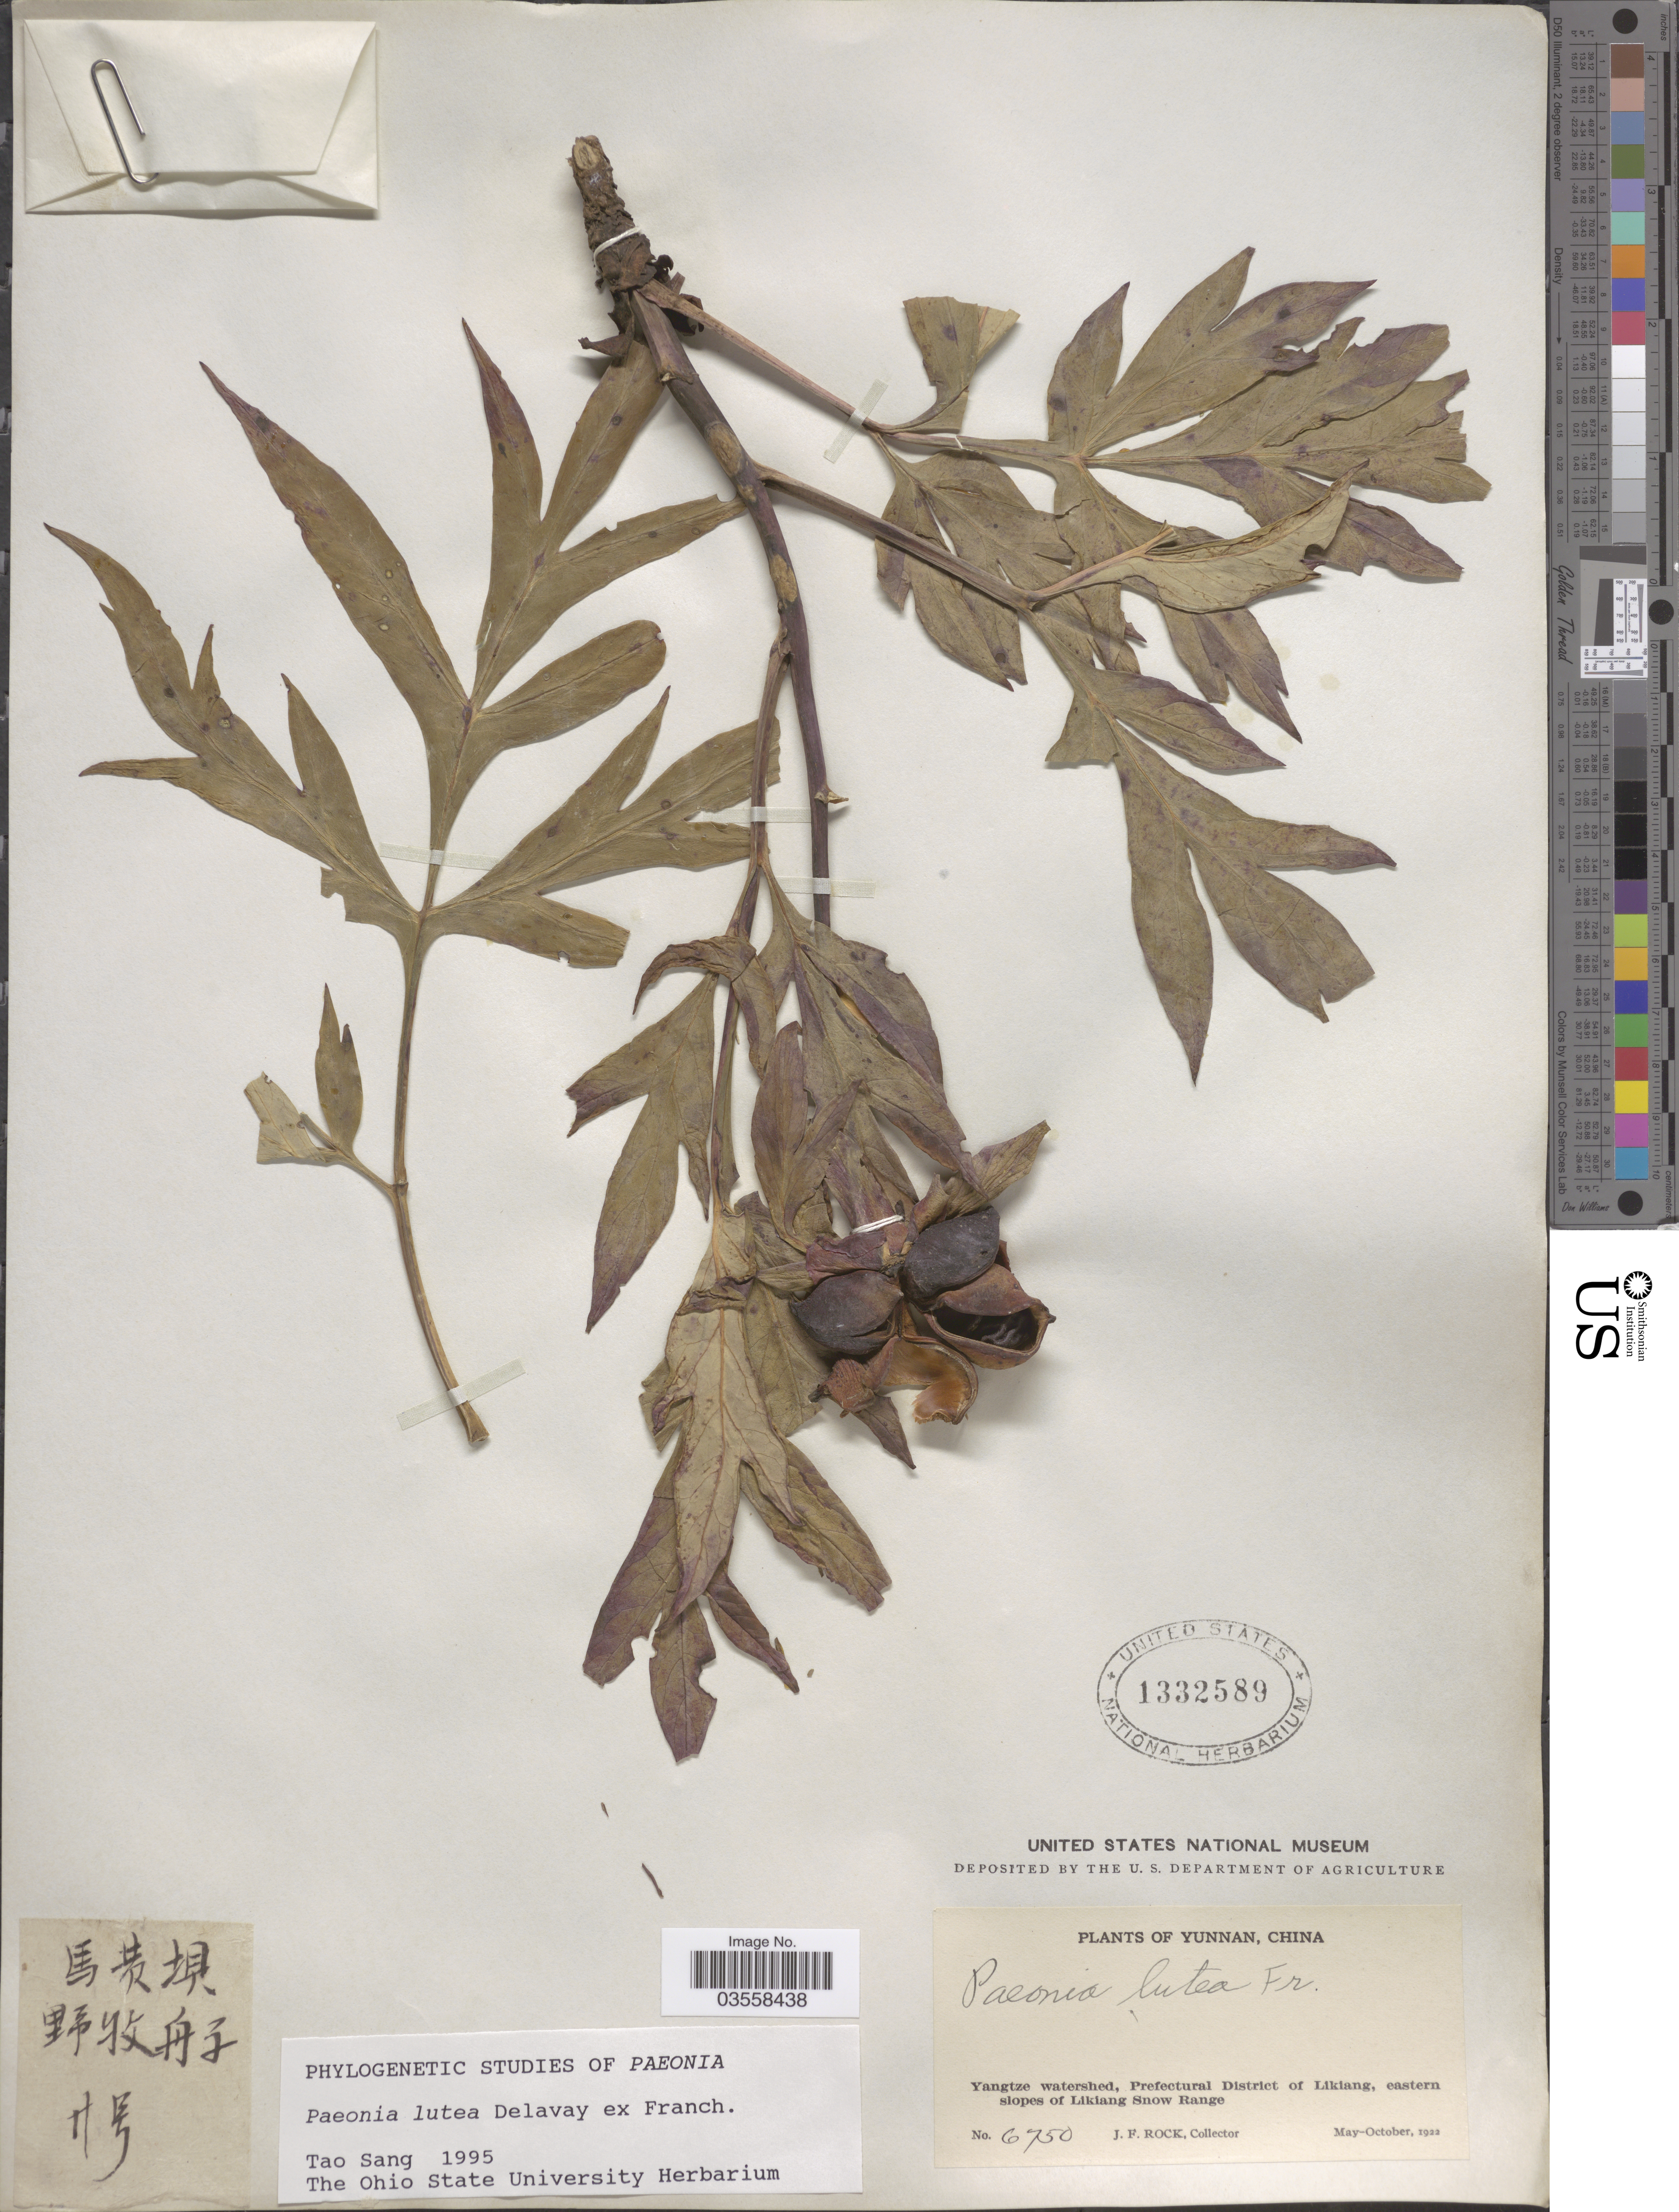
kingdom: Plantae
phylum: Tracheophyta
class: Magnoliopsida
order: Saxifragales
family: Paeoniaceae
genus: Paeonia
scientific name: Paeonia delavayi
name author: Franch.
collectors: J. Rock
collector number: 6750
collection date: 1922-05/1922-10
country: China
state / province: Yunnan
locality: Yangtze watershed, Prefectural District of Likiang, eastern slopes of Likiang Snow Range.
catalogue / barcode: US 1332589